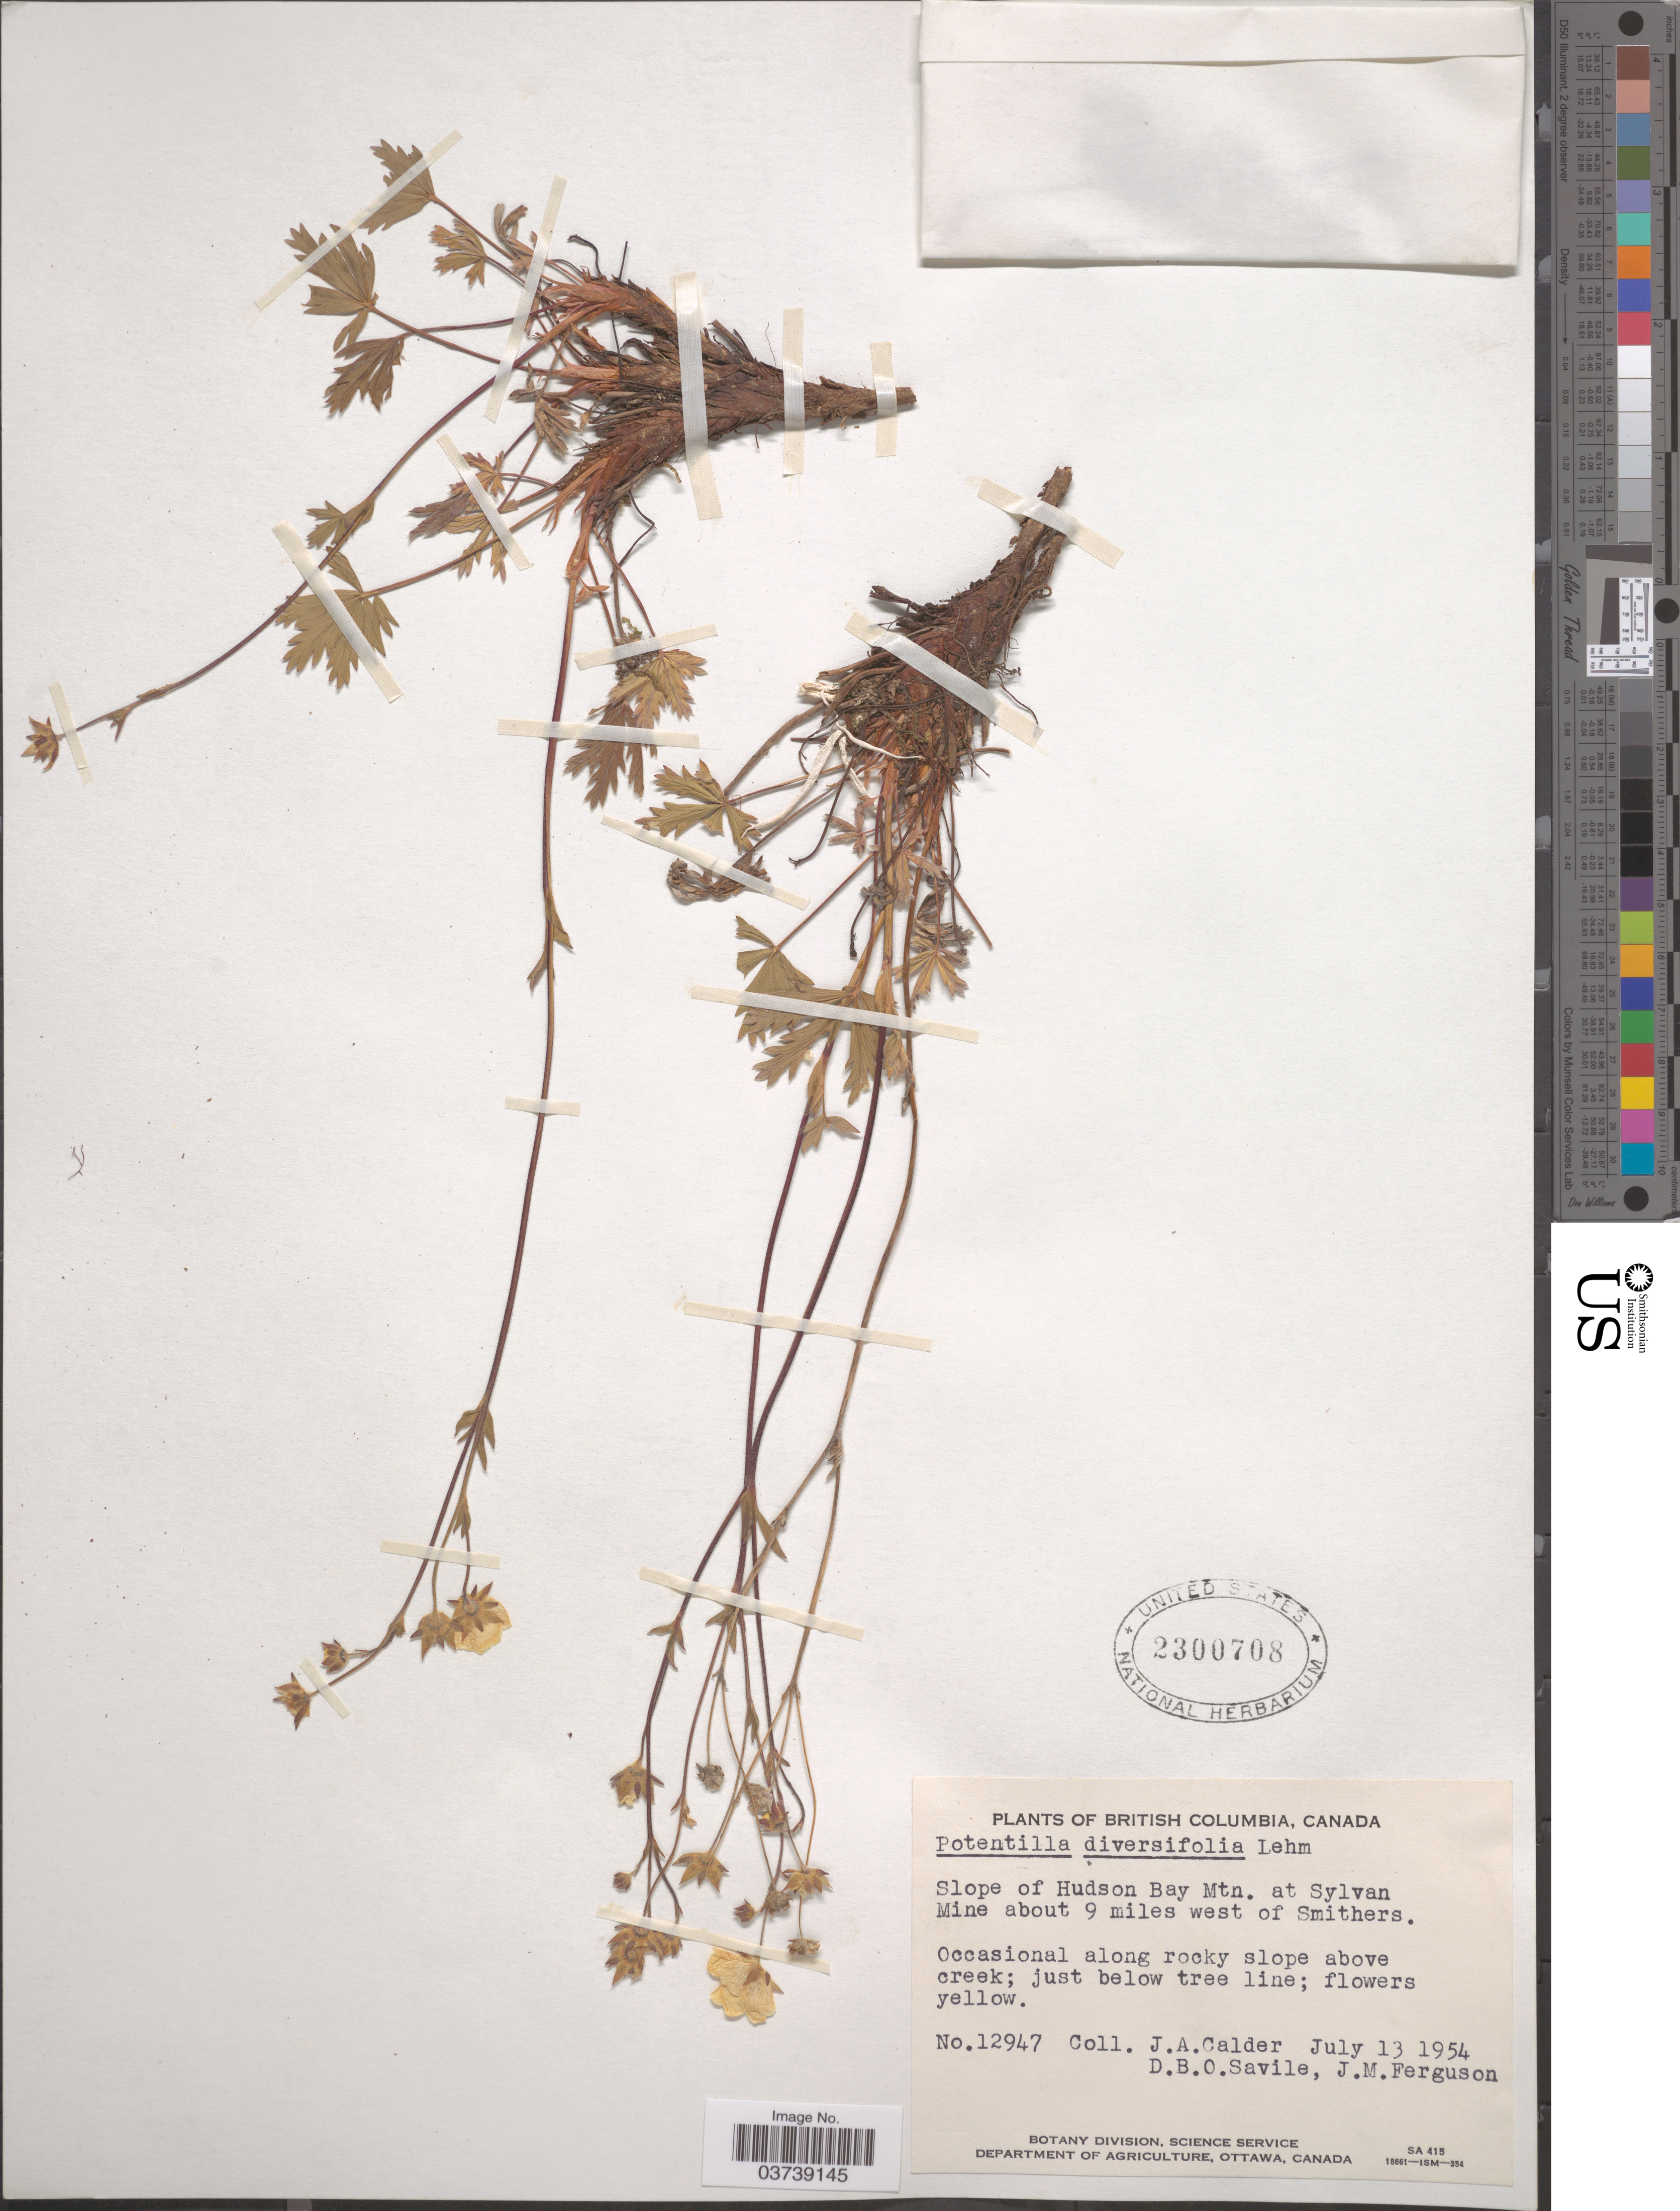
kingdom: Plantae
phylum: Tracheophyta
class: Magnoliopsida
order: Rosales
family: Rosaceae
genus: Potentilla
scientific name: Potentilla diversifolia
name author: Lehm.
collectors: J. A. Calder, D. Savile & J. M. Ferguson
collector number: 12947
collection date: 1954-07-13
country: Canada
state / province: British Columbia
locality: Slope of Hudson Bay Mtn. at Sylvan Mine about 9 miles west of Smithers.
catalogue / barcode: US 2300708